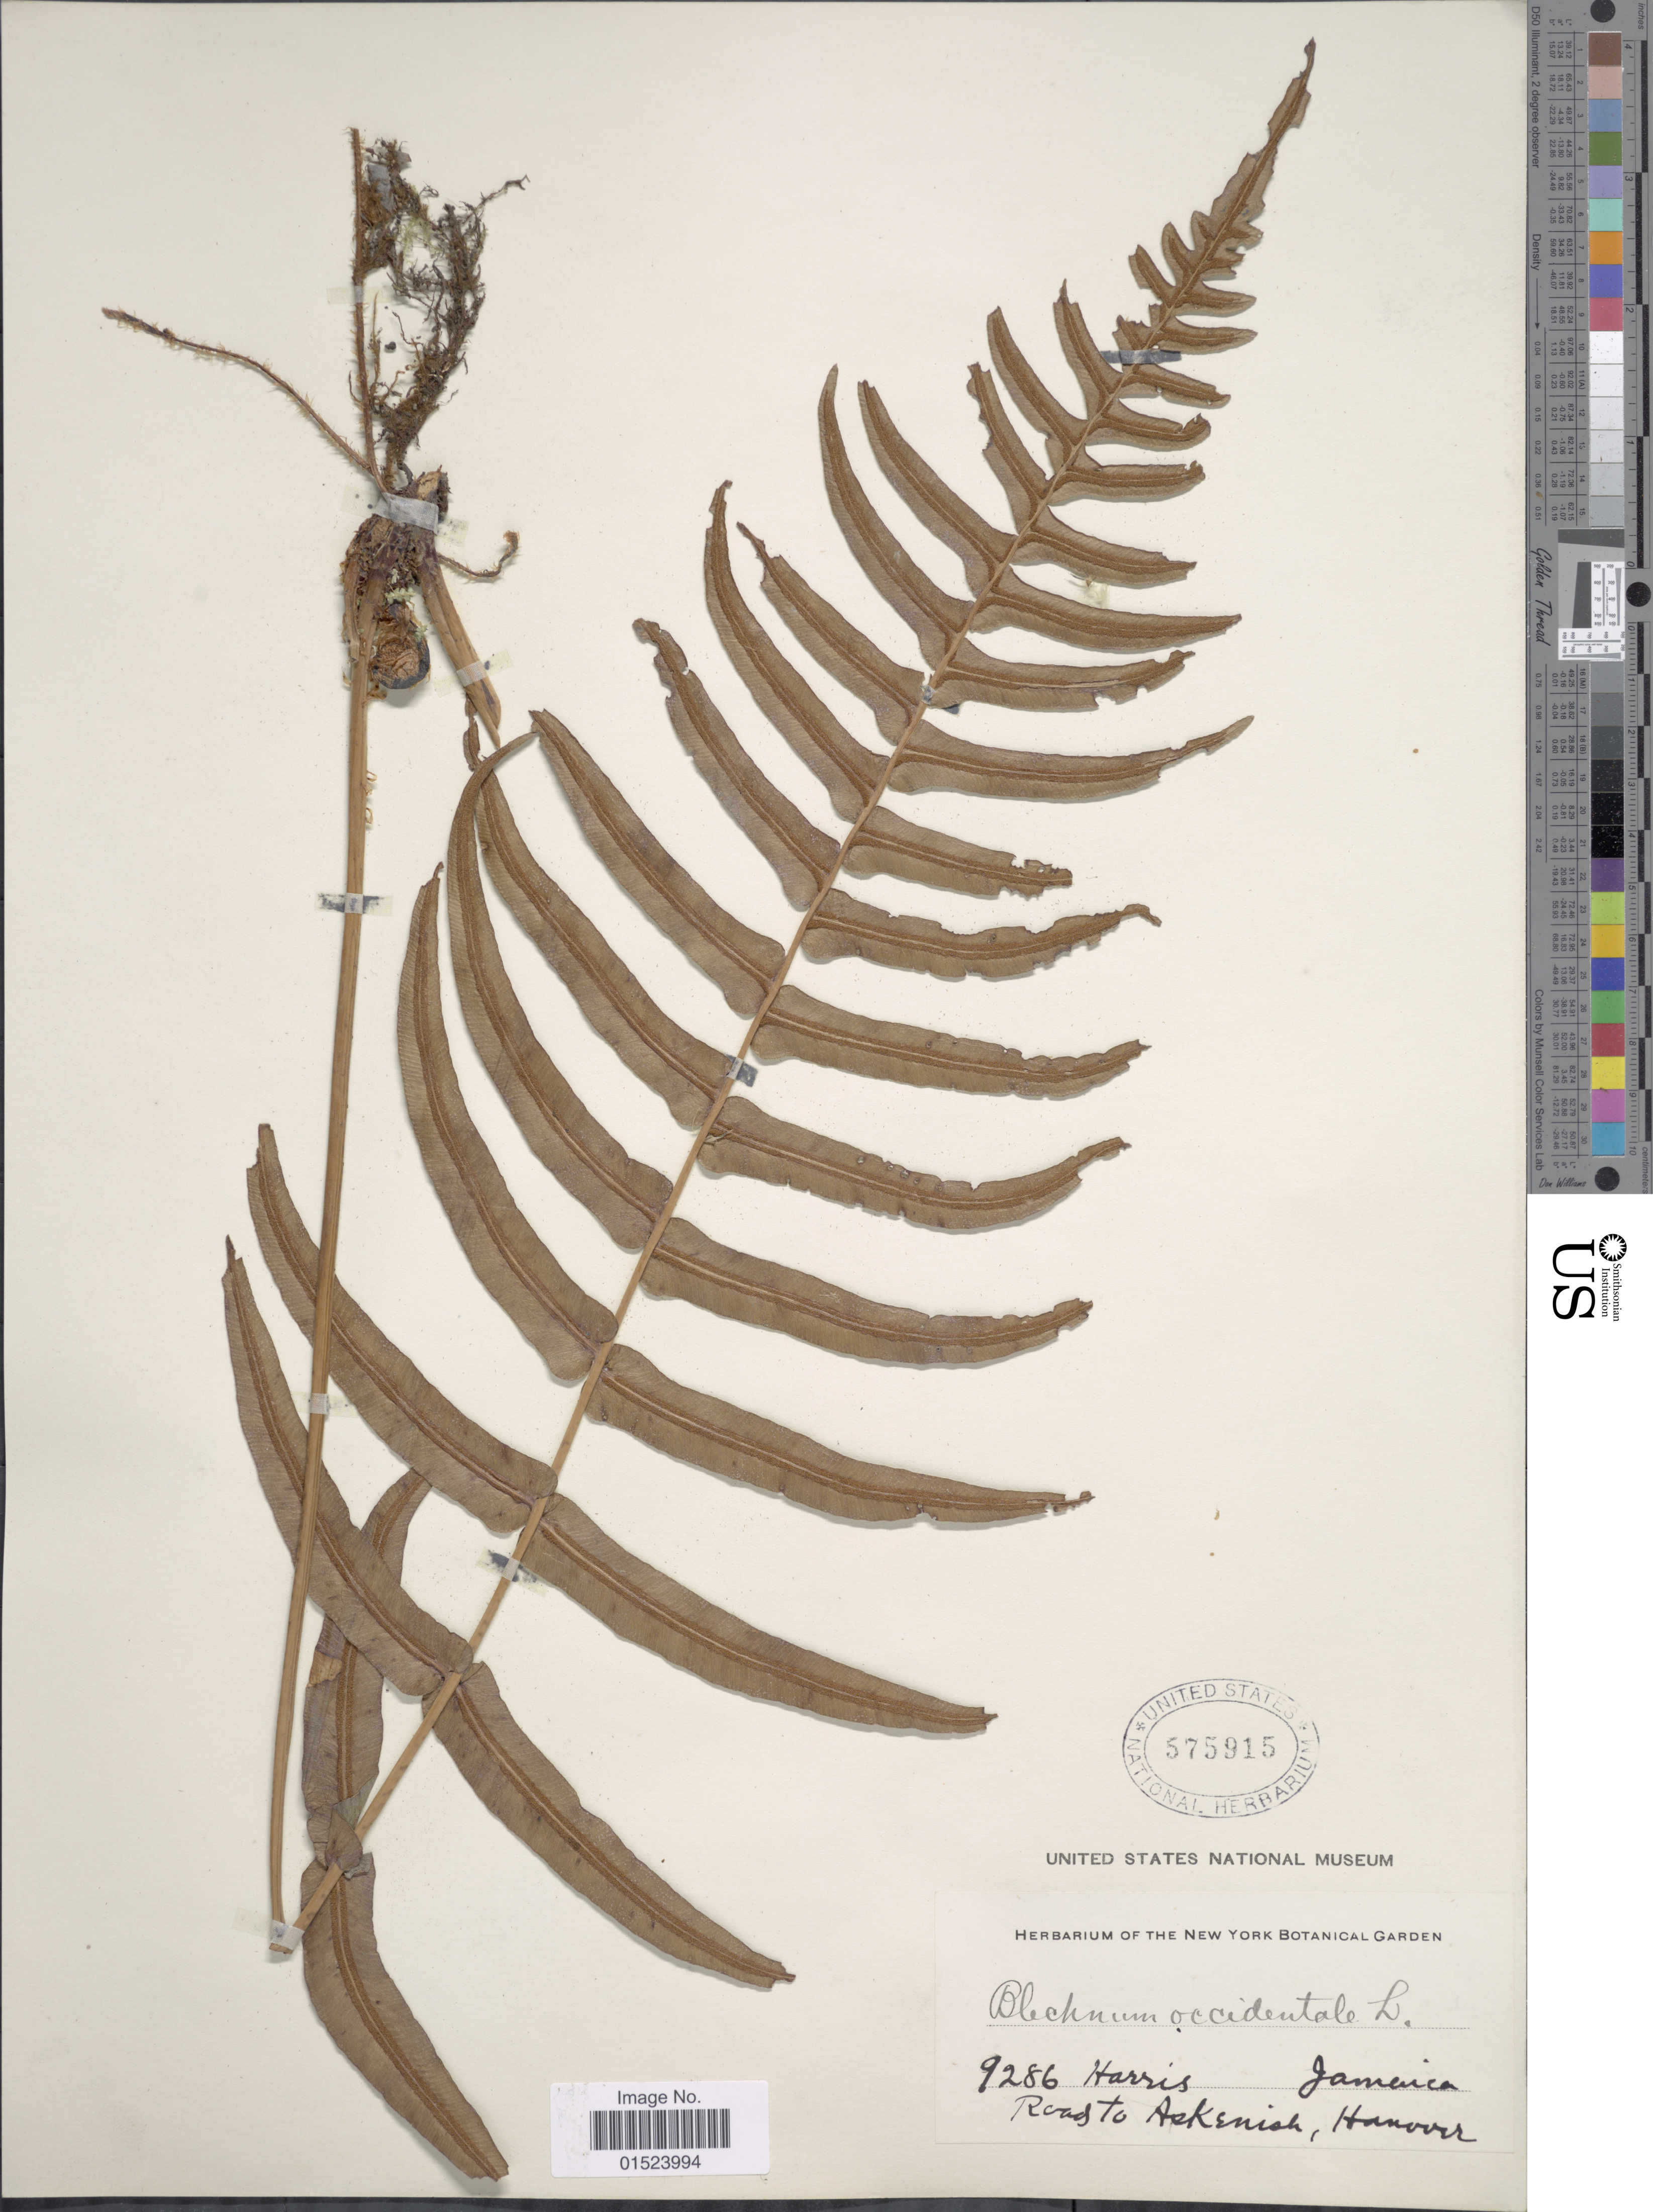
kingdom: Plantae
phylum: Tracheophyta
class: Polypodiopsida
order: Polypodiales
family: Blechnaceae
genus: Blechnum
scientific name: Blechnum occidentale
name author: L.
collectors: -- Harris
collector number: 9286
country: Jamaica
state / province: Hanover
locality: Roads to Askenish, Hanover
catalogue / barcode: US 575915